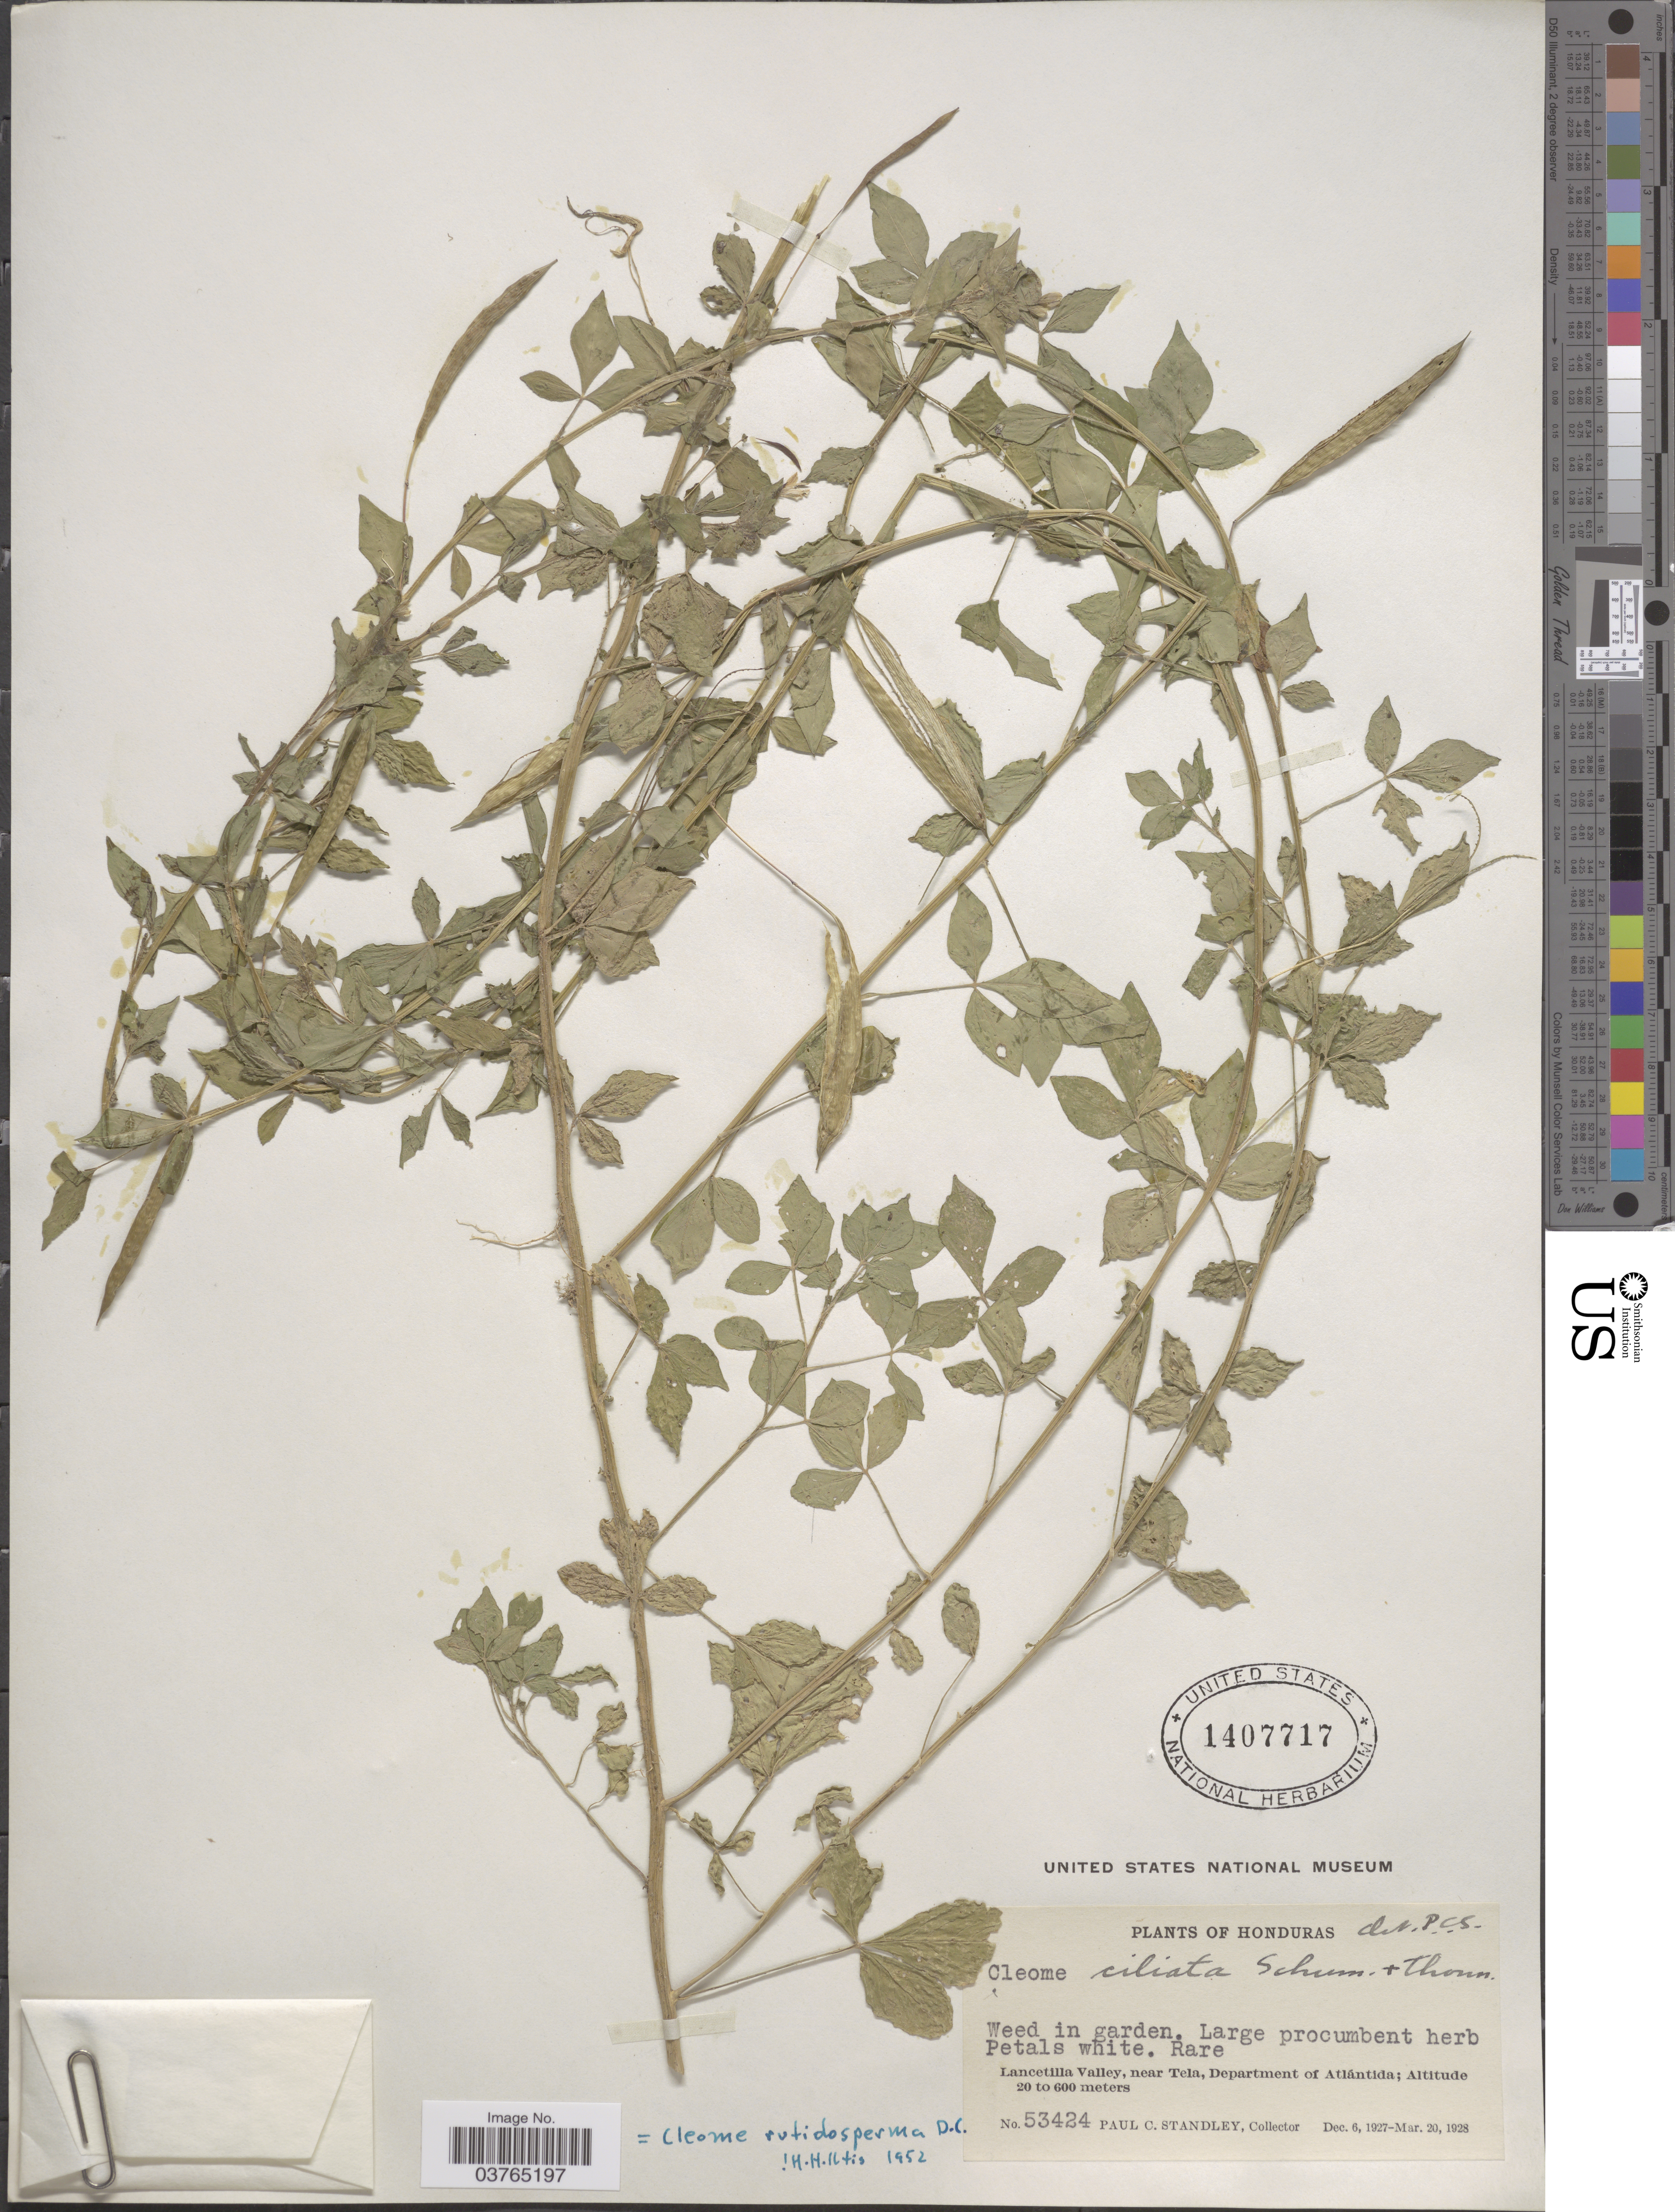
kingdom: Plantae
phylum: Tracheophyta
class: Magnoliopsida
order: Brassicales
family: Cleomaceae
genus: Sieruela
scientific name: Sieruela rutidosperma var. rutidosperma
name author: (DC.) Roalson & J.C. Hall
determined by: Strong, Mark T., (BOT), Smithsonian Institution - National Museum of Natural History (UNITED STATES)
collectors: P. C. Standley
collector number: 53424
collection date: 1927-12-06/1928-03-20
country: Honduras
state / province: Atlantida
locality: Lancetilla Valley, near Tela, Department of Atlántida.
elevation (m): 20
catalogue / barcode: US 1407717